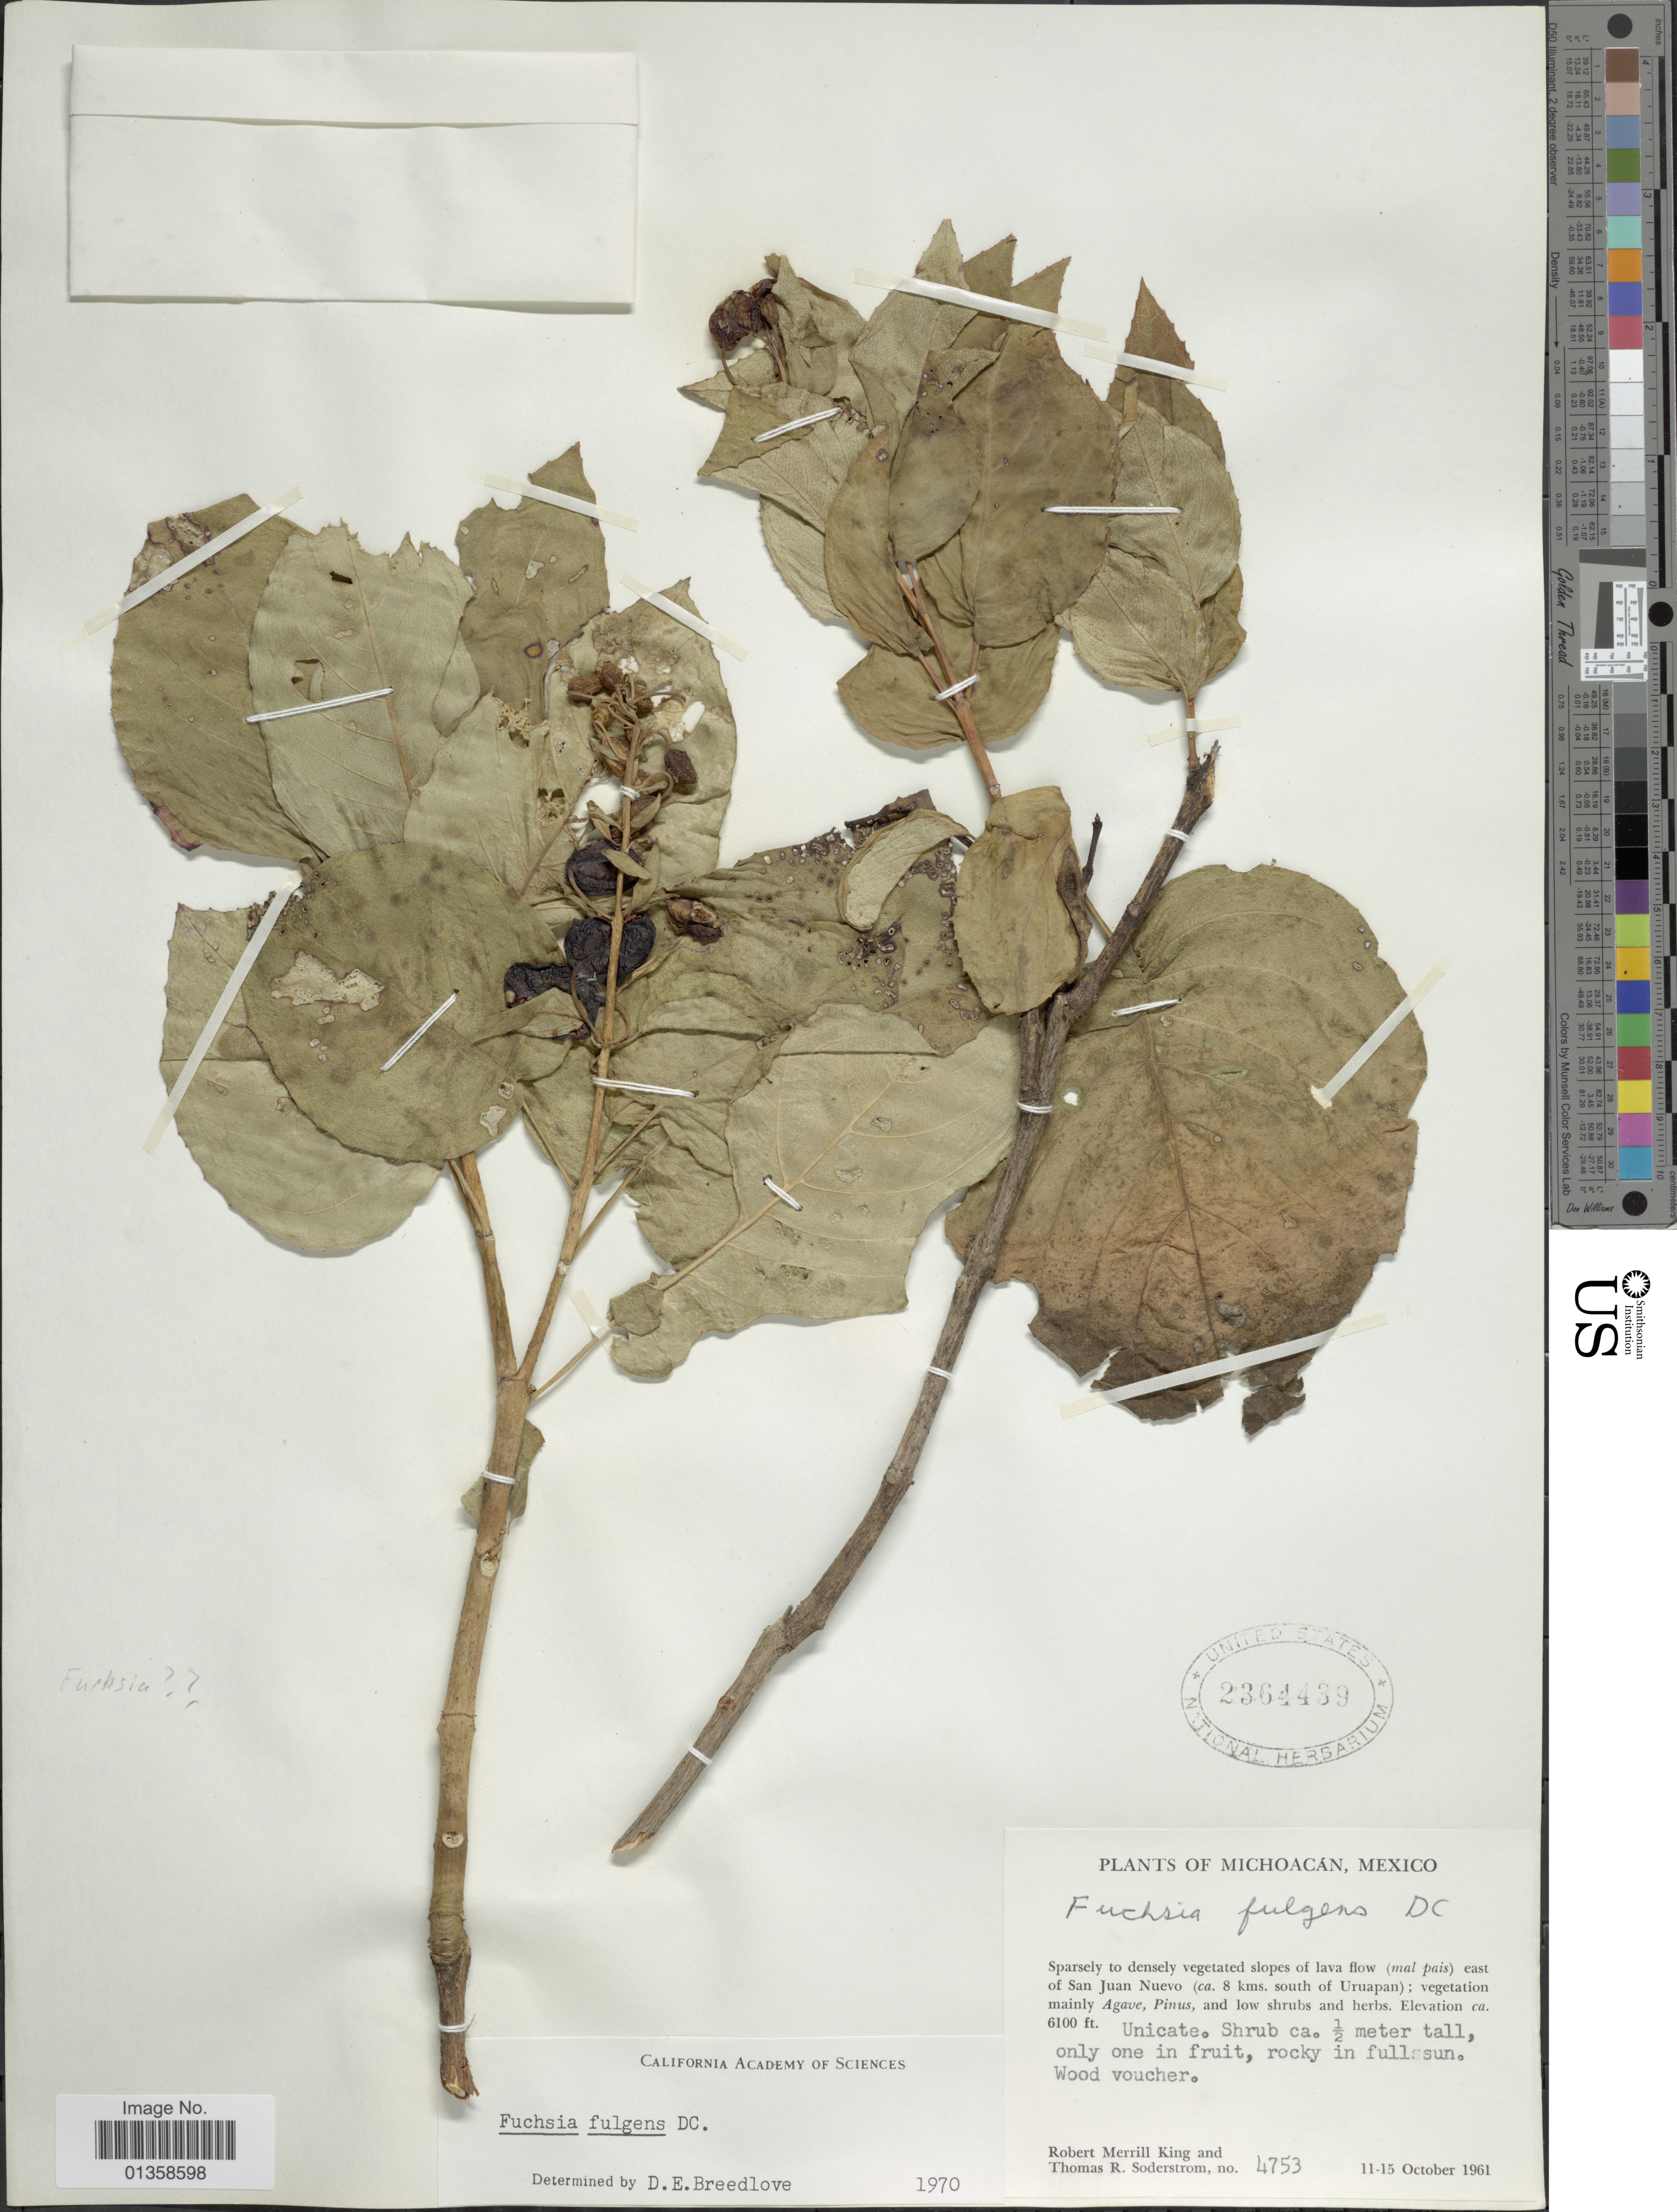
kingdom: Plantae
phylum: Tracheophyta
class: Magnoliopsida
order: Myrtales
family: Onagraceae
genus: Fuchsia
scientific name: Fuchsia fulgens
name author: DC.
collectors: R. M. King & T. R. Soderstrom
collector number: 4753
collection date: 1961-10-11/1961-10-15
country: Mexico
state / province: Michoacán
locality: Sparsely to densely vegetated slopes of lava flow (mal pais) east of San Juan Nuevo (ca. 8 kms. south of Uruapan)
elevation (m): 1859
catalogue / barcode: US 2364439